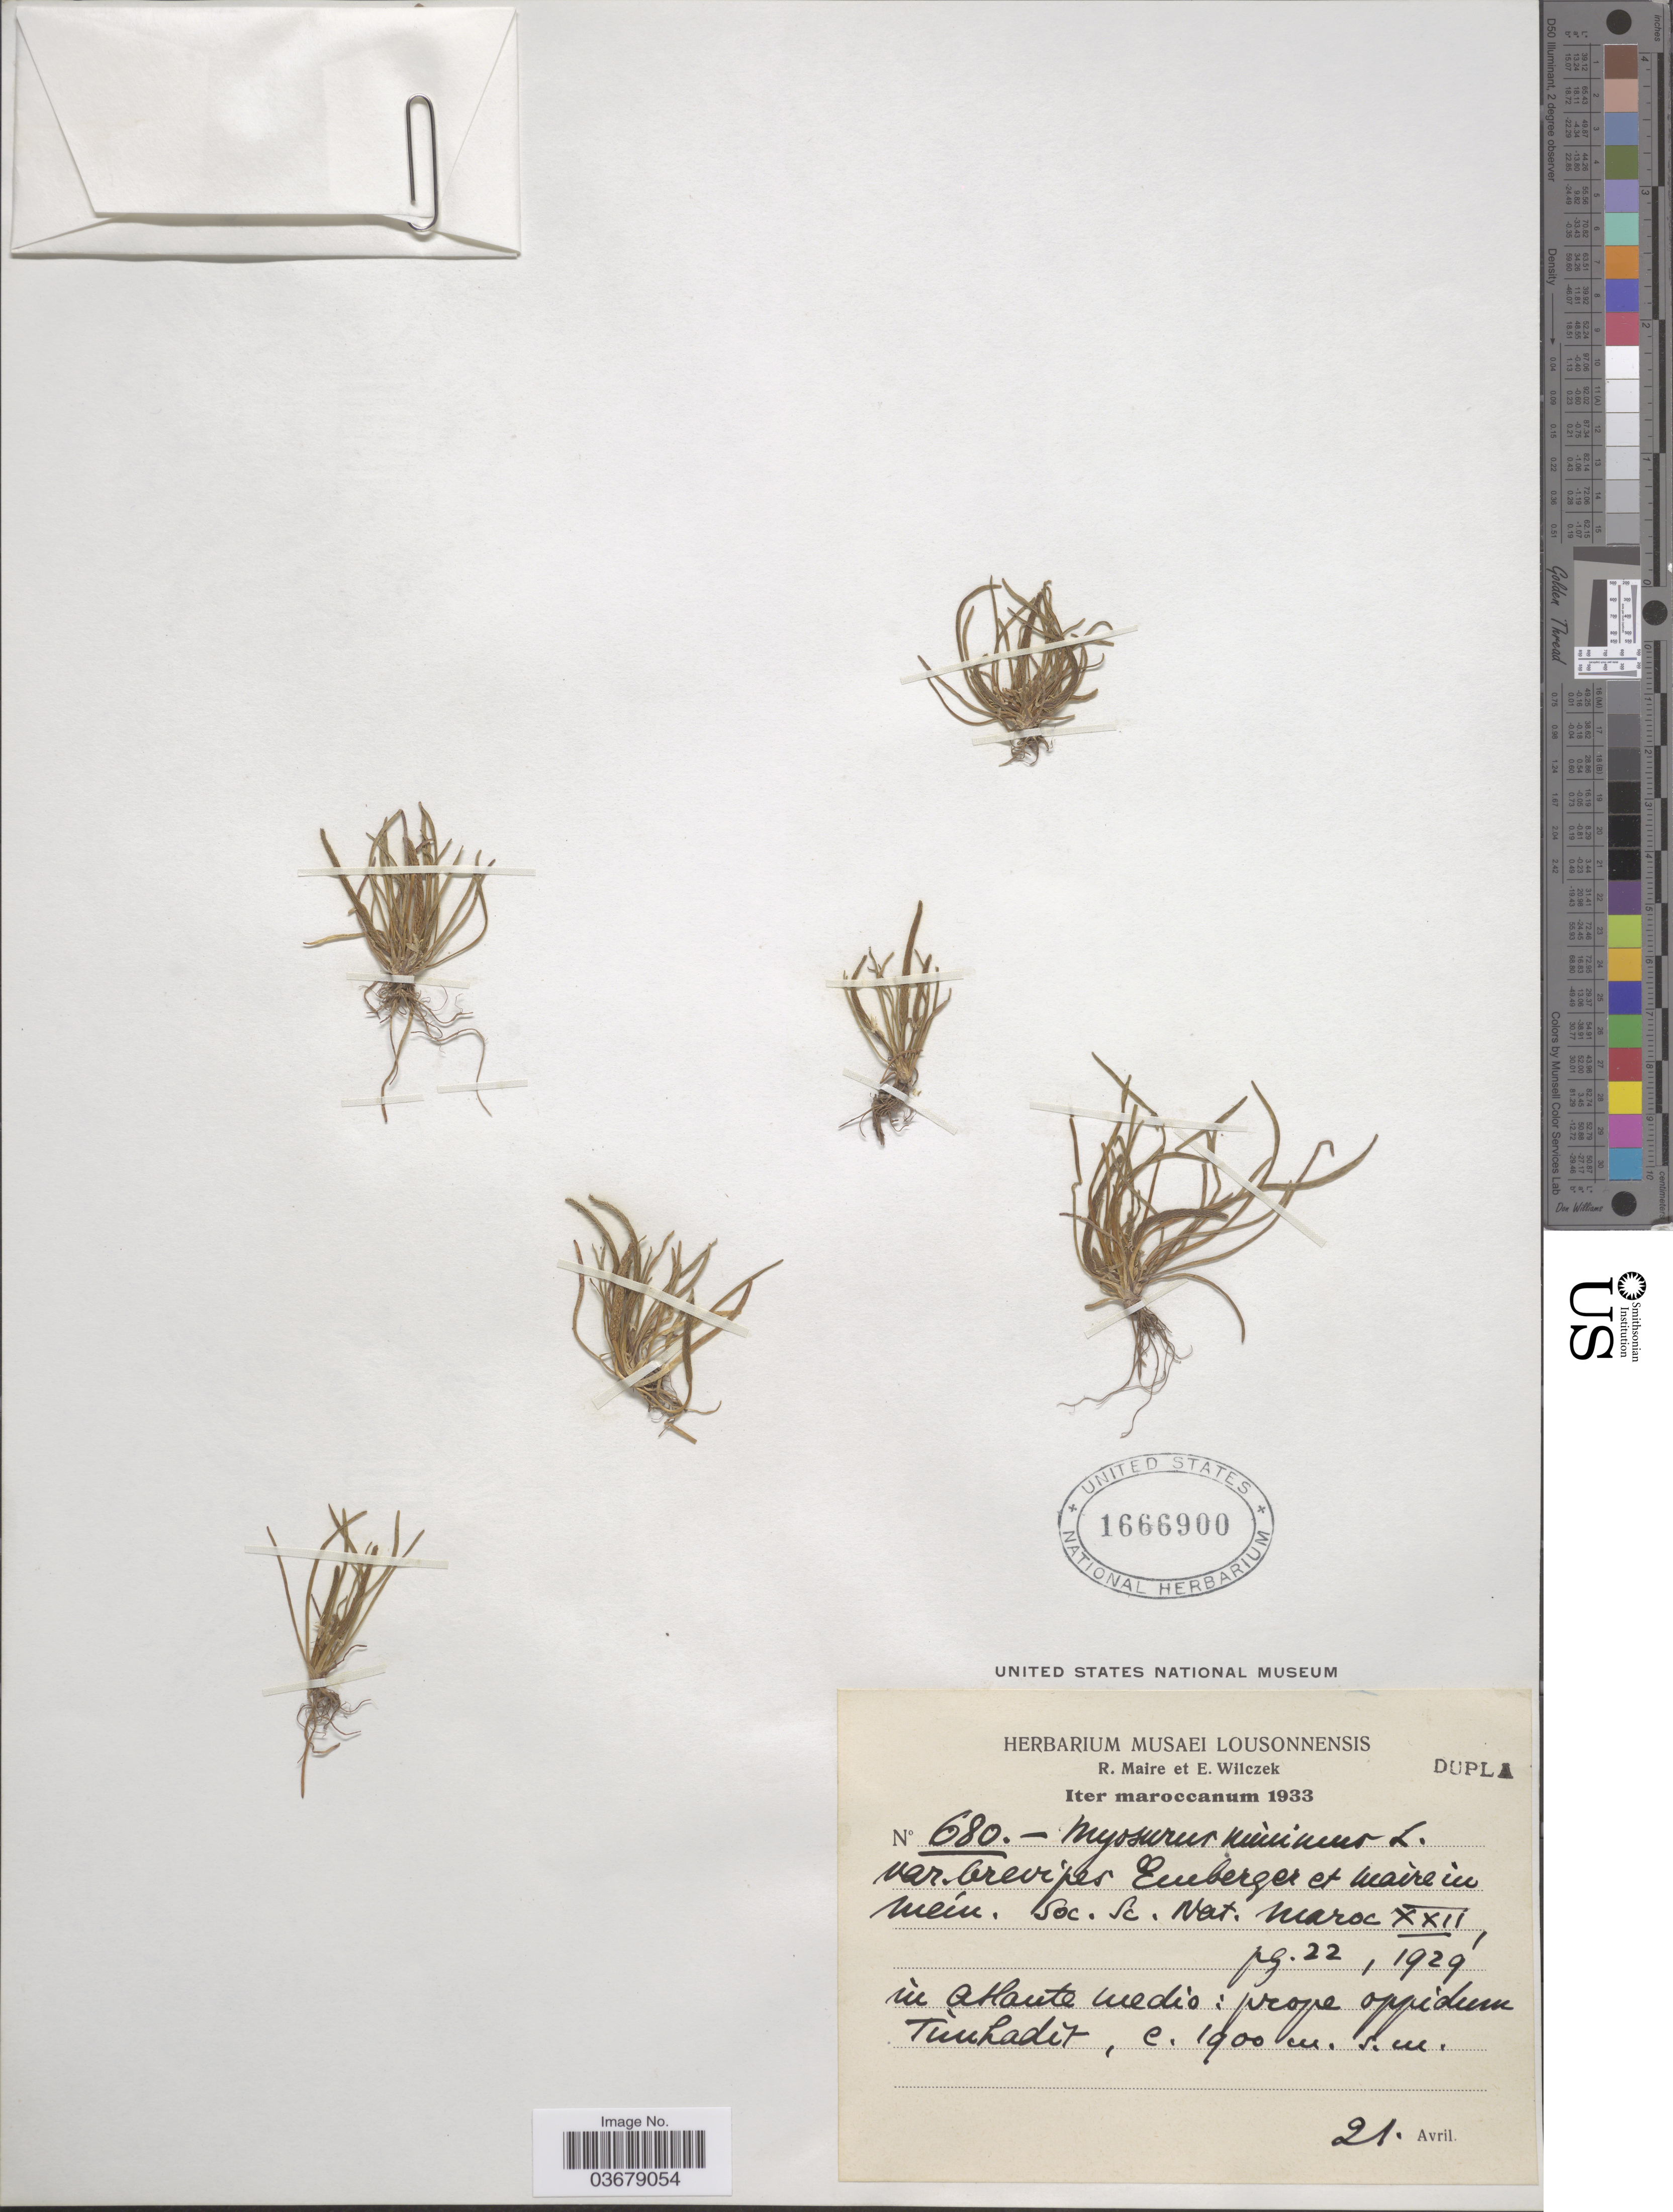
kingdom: Plantae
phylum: Tracheophyta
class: Magnoliopsida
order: Ranunculales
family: Ranunculaceae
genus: Myosurus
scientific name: Myosurus minimus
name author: L.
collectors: R. Maire & E. Wilczek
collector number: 680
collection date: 1933-04-21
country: Morocco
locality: Maroccanum. In Atlante medio: prope oppidum Timhadit.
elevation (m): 1900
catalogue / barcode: US 1666900